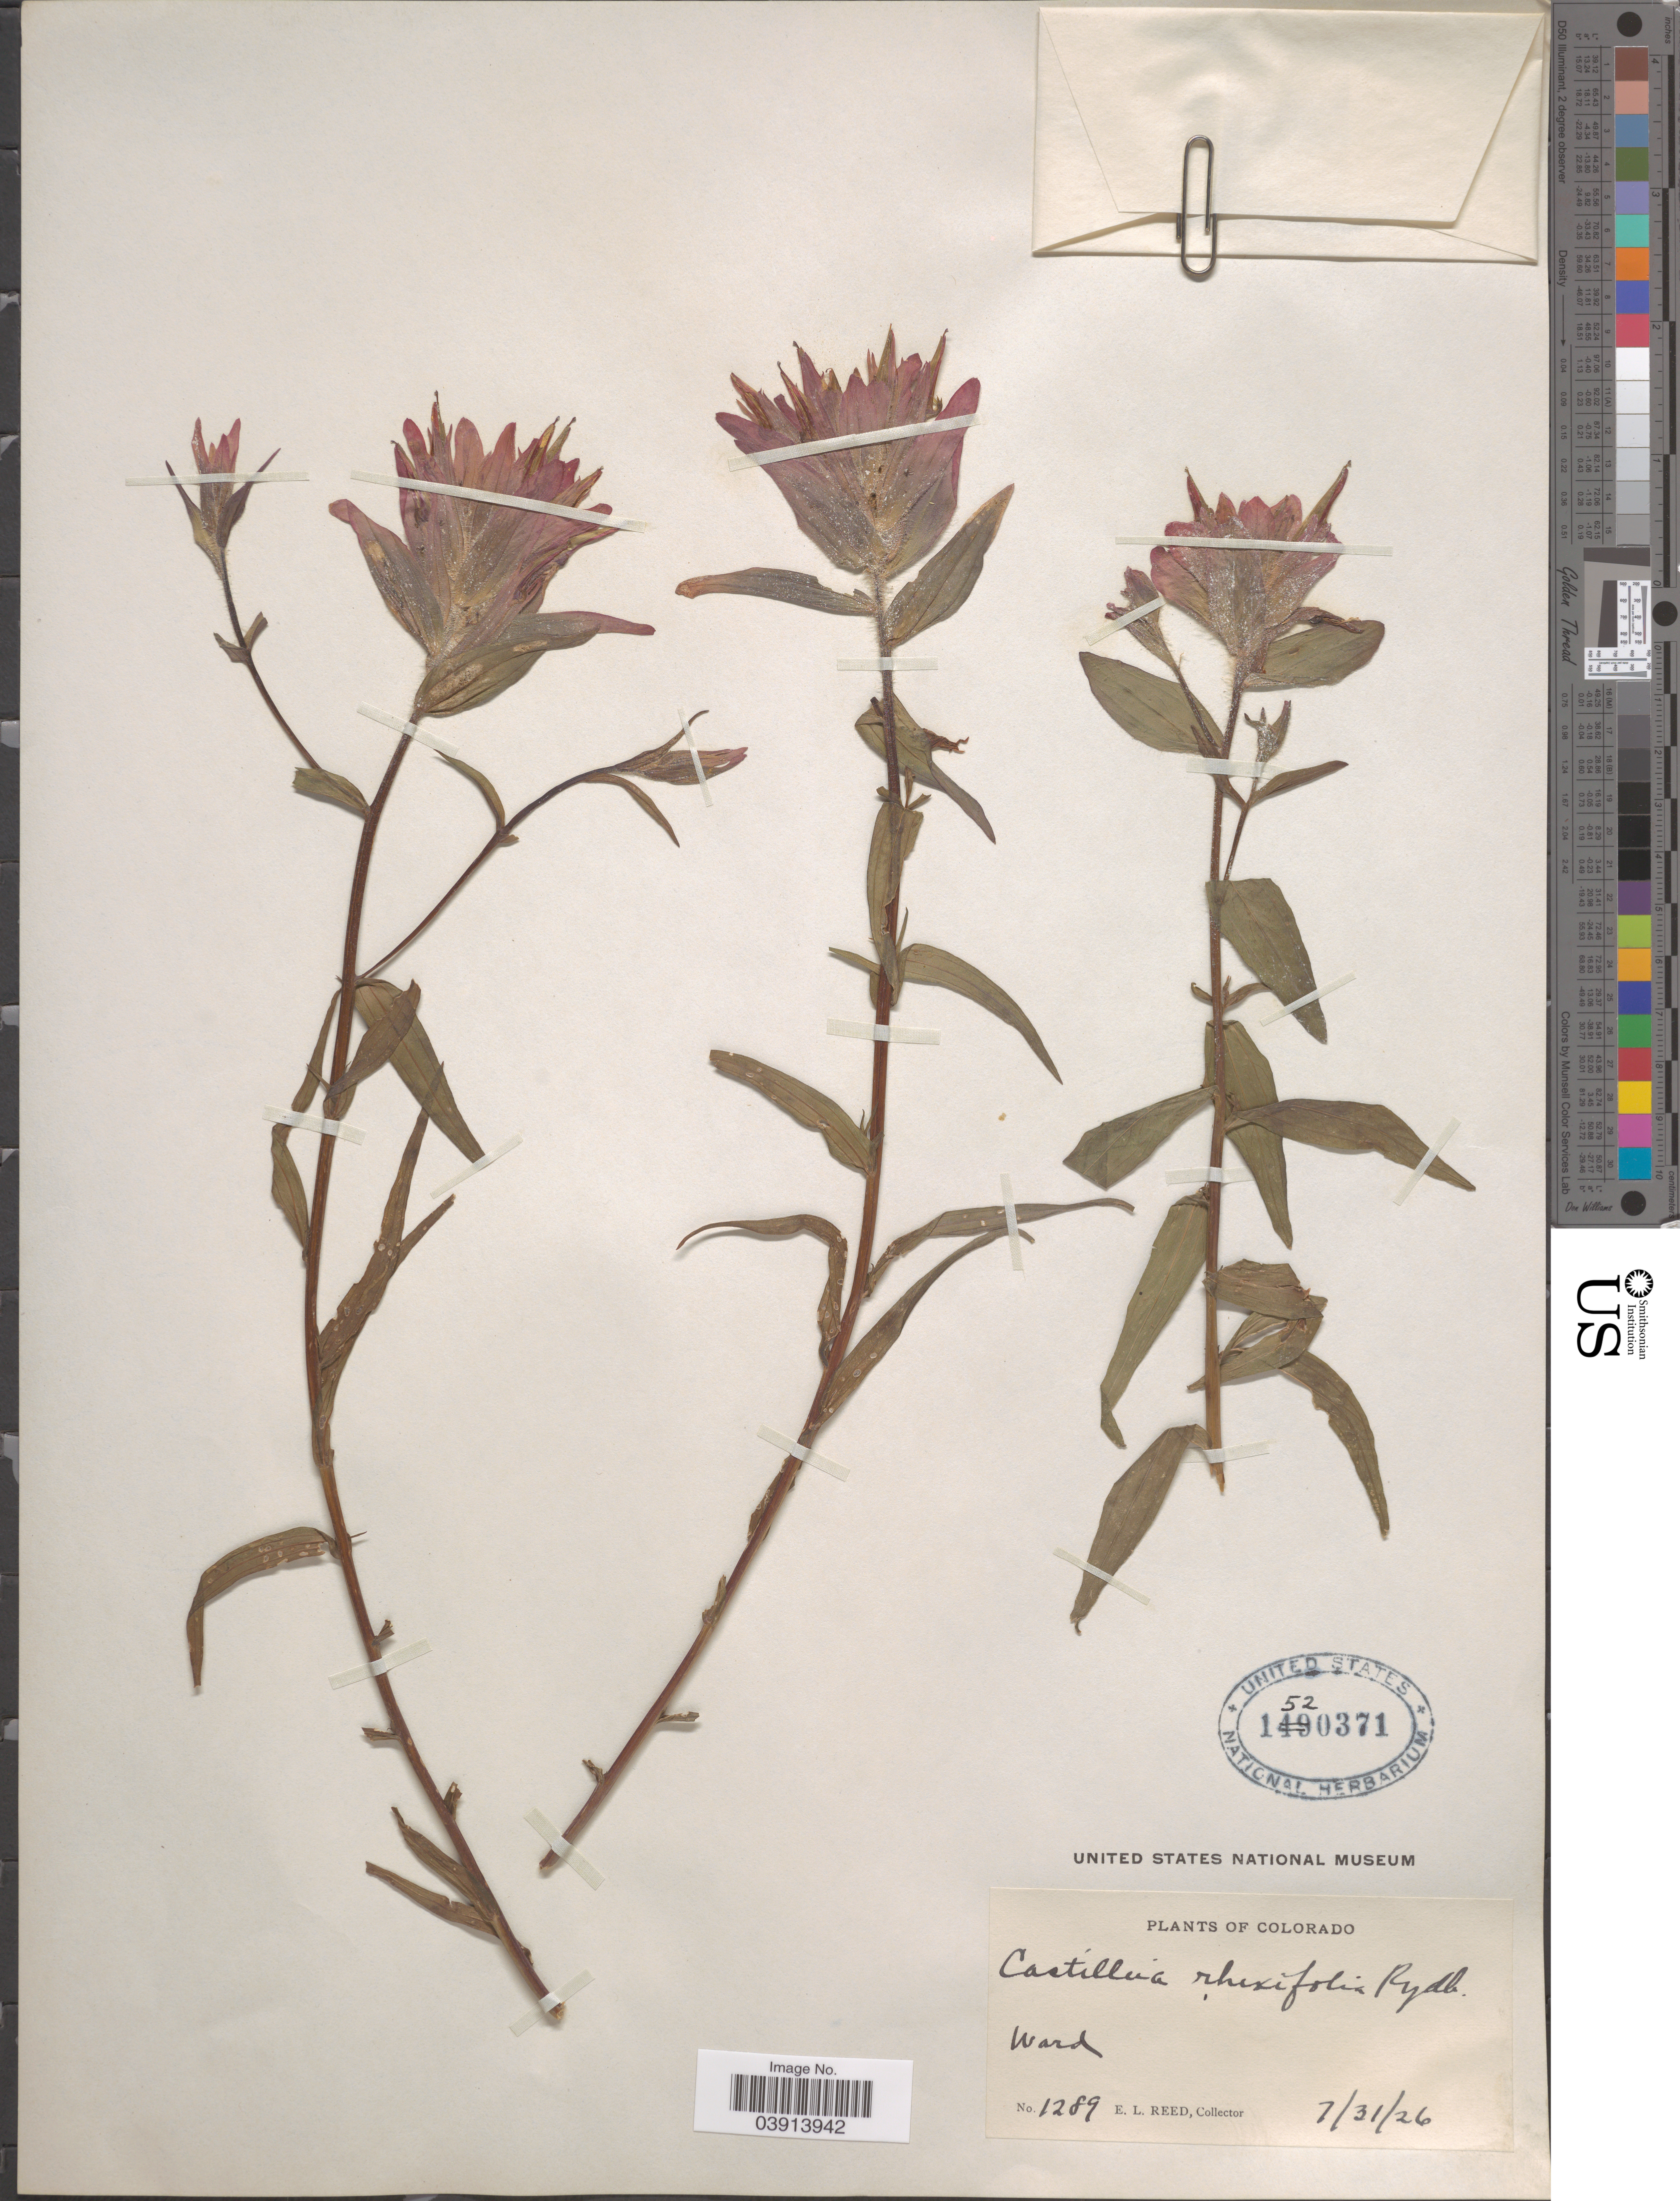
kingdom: Plantae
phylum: Tracheophyta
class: Magnoliopsida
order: Lamiales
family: Orobanchaceae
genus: Castilleja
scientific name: Castilleja rhexiifolia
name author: Rydb.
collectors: E. Reed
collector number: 1289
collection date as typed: Transcribed d/m/y: 31/7/26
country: United States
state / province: Colorado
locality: Ward.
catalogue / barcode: US 1520371